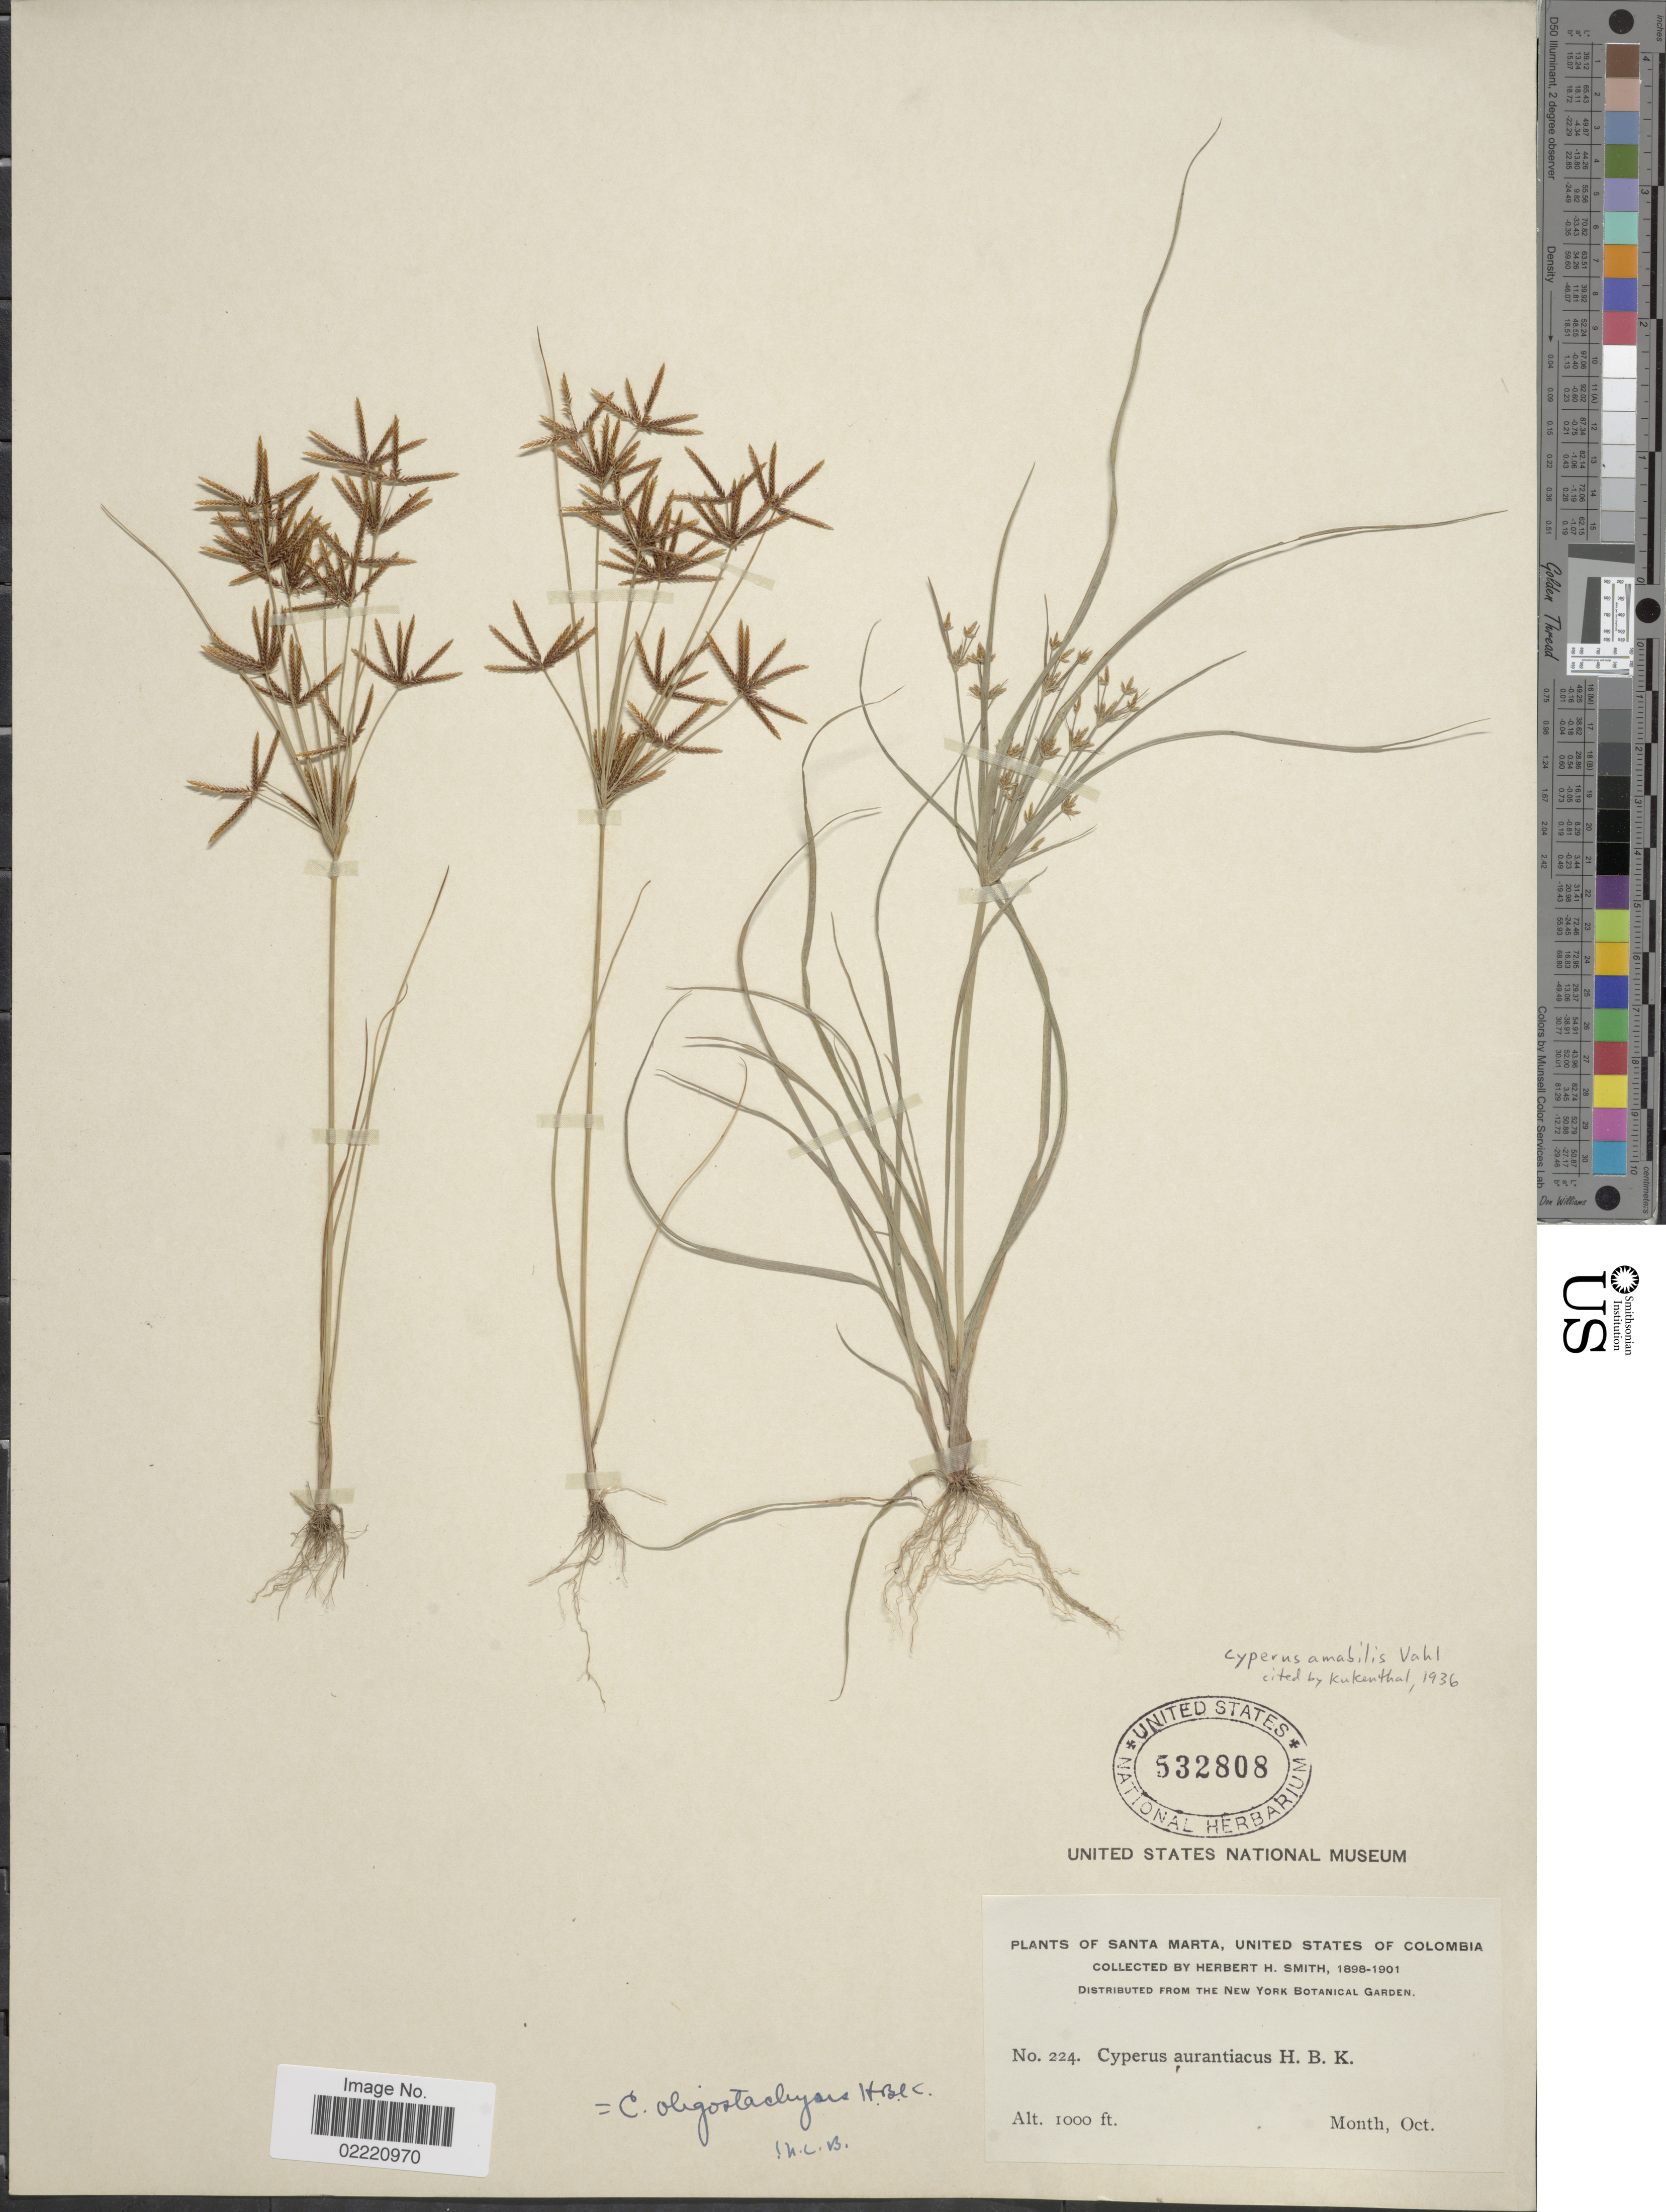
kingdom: Plantae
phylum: Tracheophyta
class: Liliopsida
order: Poales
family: Cyperaceae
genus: Cyperus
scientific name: Cyperus amabilis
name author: Vahl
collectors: Herbert H. Smith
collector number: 224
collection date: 1898-10/1901-10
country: Colombia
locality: Santa Marta, United States of Columbia.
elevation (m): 305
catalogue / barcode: US 532808